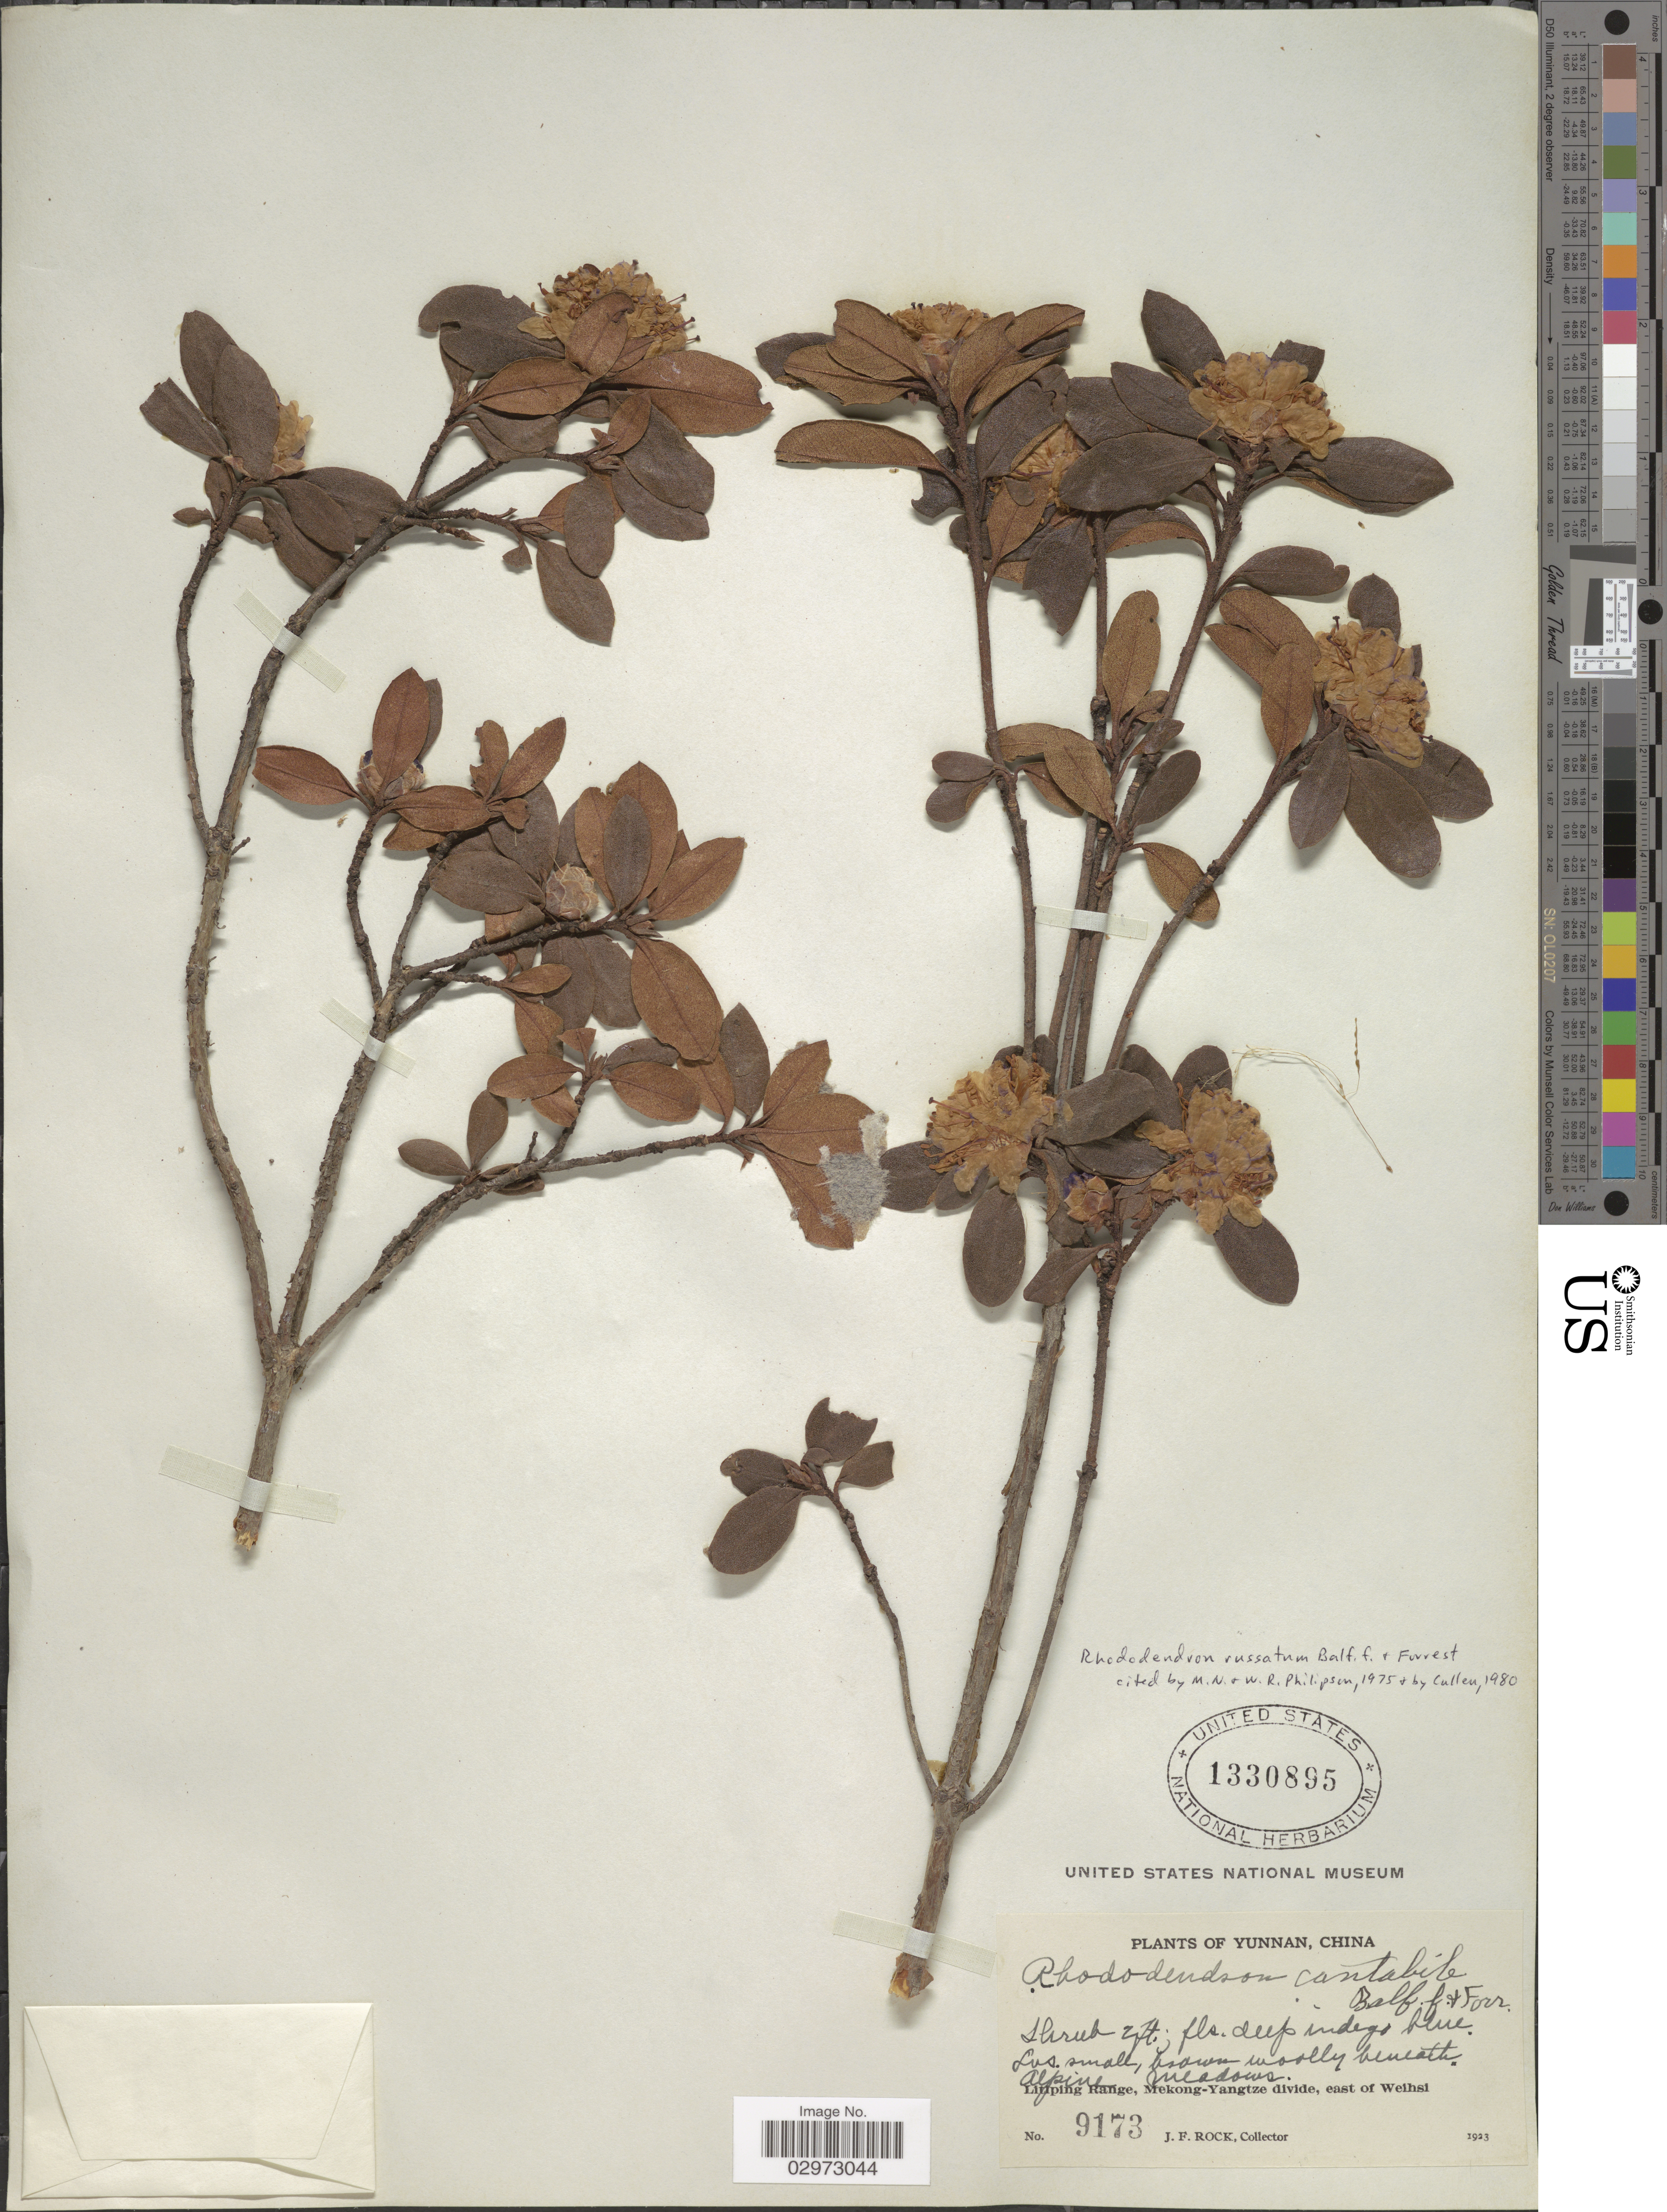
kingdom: Plantae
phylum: Tracheophyta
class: Magnoliopsida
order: Ericales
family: Ericaceae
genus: Rhododendron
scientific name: Rhododendron russatum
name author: Balf. f. & Forrest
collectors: J. Rock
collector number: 9173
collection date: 1923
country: China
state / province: Yunnan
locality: Litiping Range, Mekong-Yangtze divide, east of Weihsi.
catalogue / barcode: US 1330895